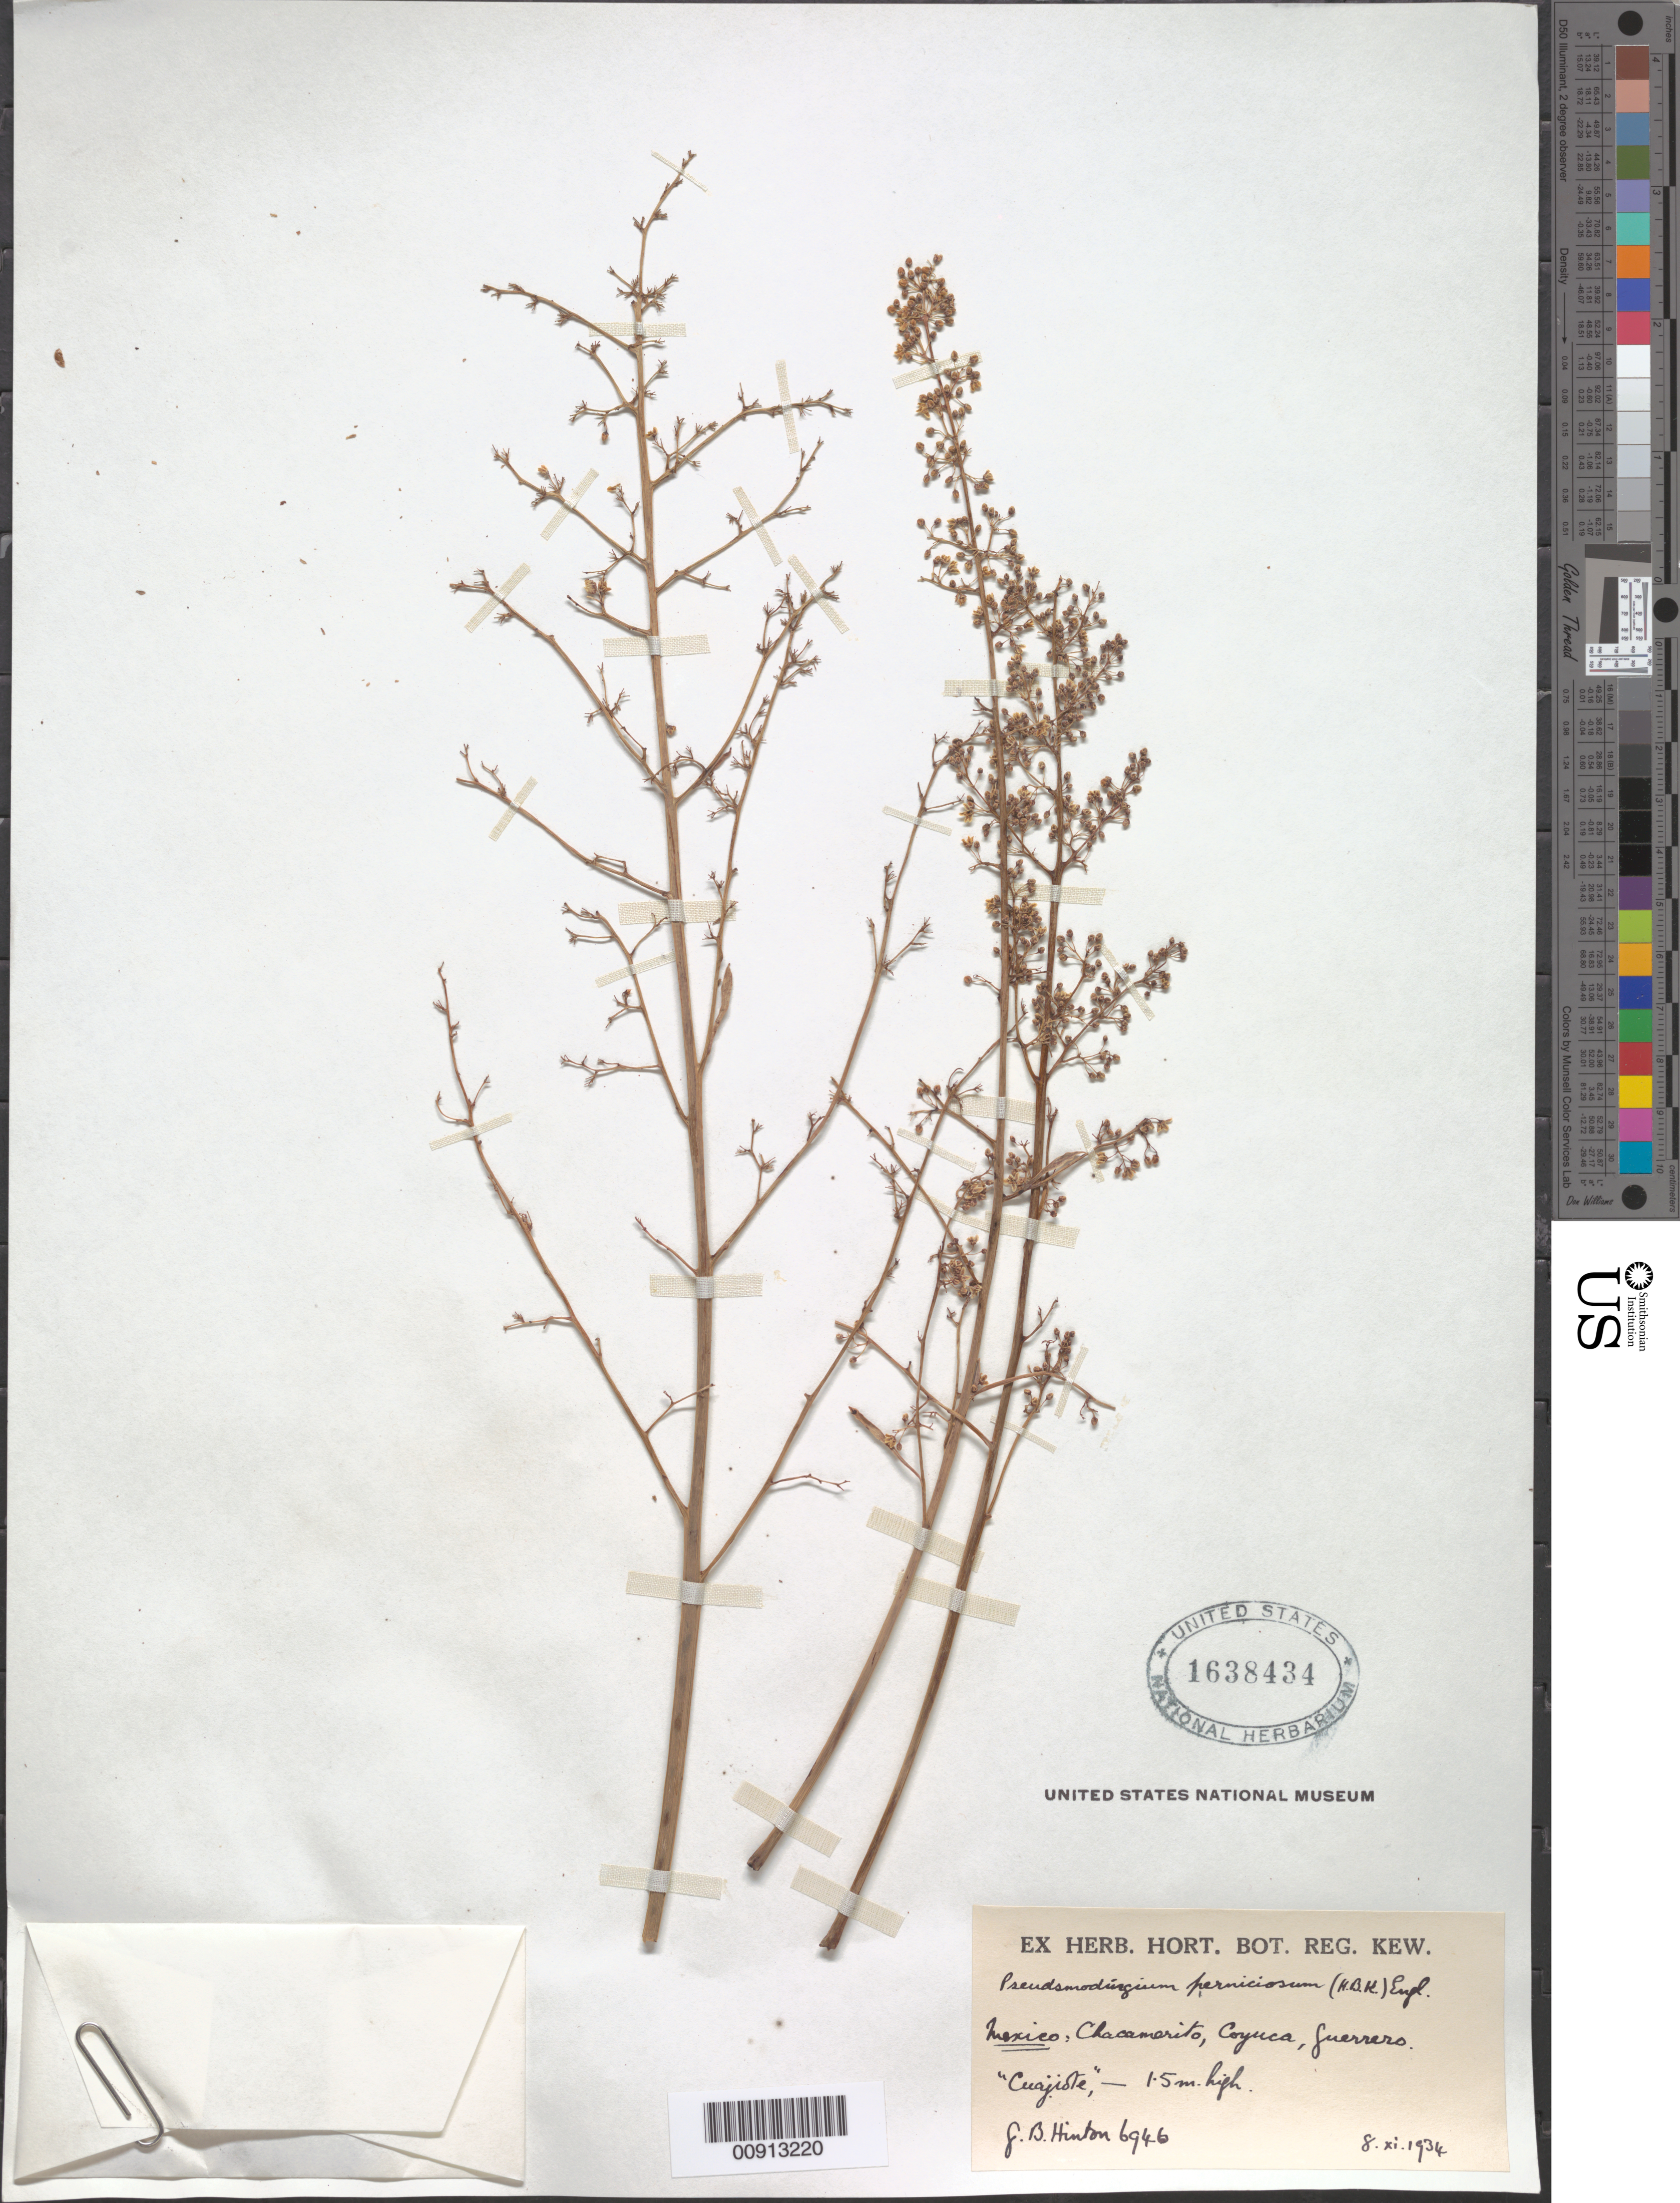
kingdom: Plantae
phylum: Tracheophyta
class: Magnoliopsida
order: Sapindales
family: Anacardiaceae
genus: Pseudosmodingium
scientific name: Pseudosmodingium perniciosum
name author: (Kunth) Engl.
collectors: G. B. Hinton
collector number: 6946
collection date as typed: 08 Nov 1934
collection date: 1934-11-08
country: Mexico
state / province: Guerrero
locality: Chacamerito, Coyuca, Guerrero.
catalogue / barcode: US 1638434